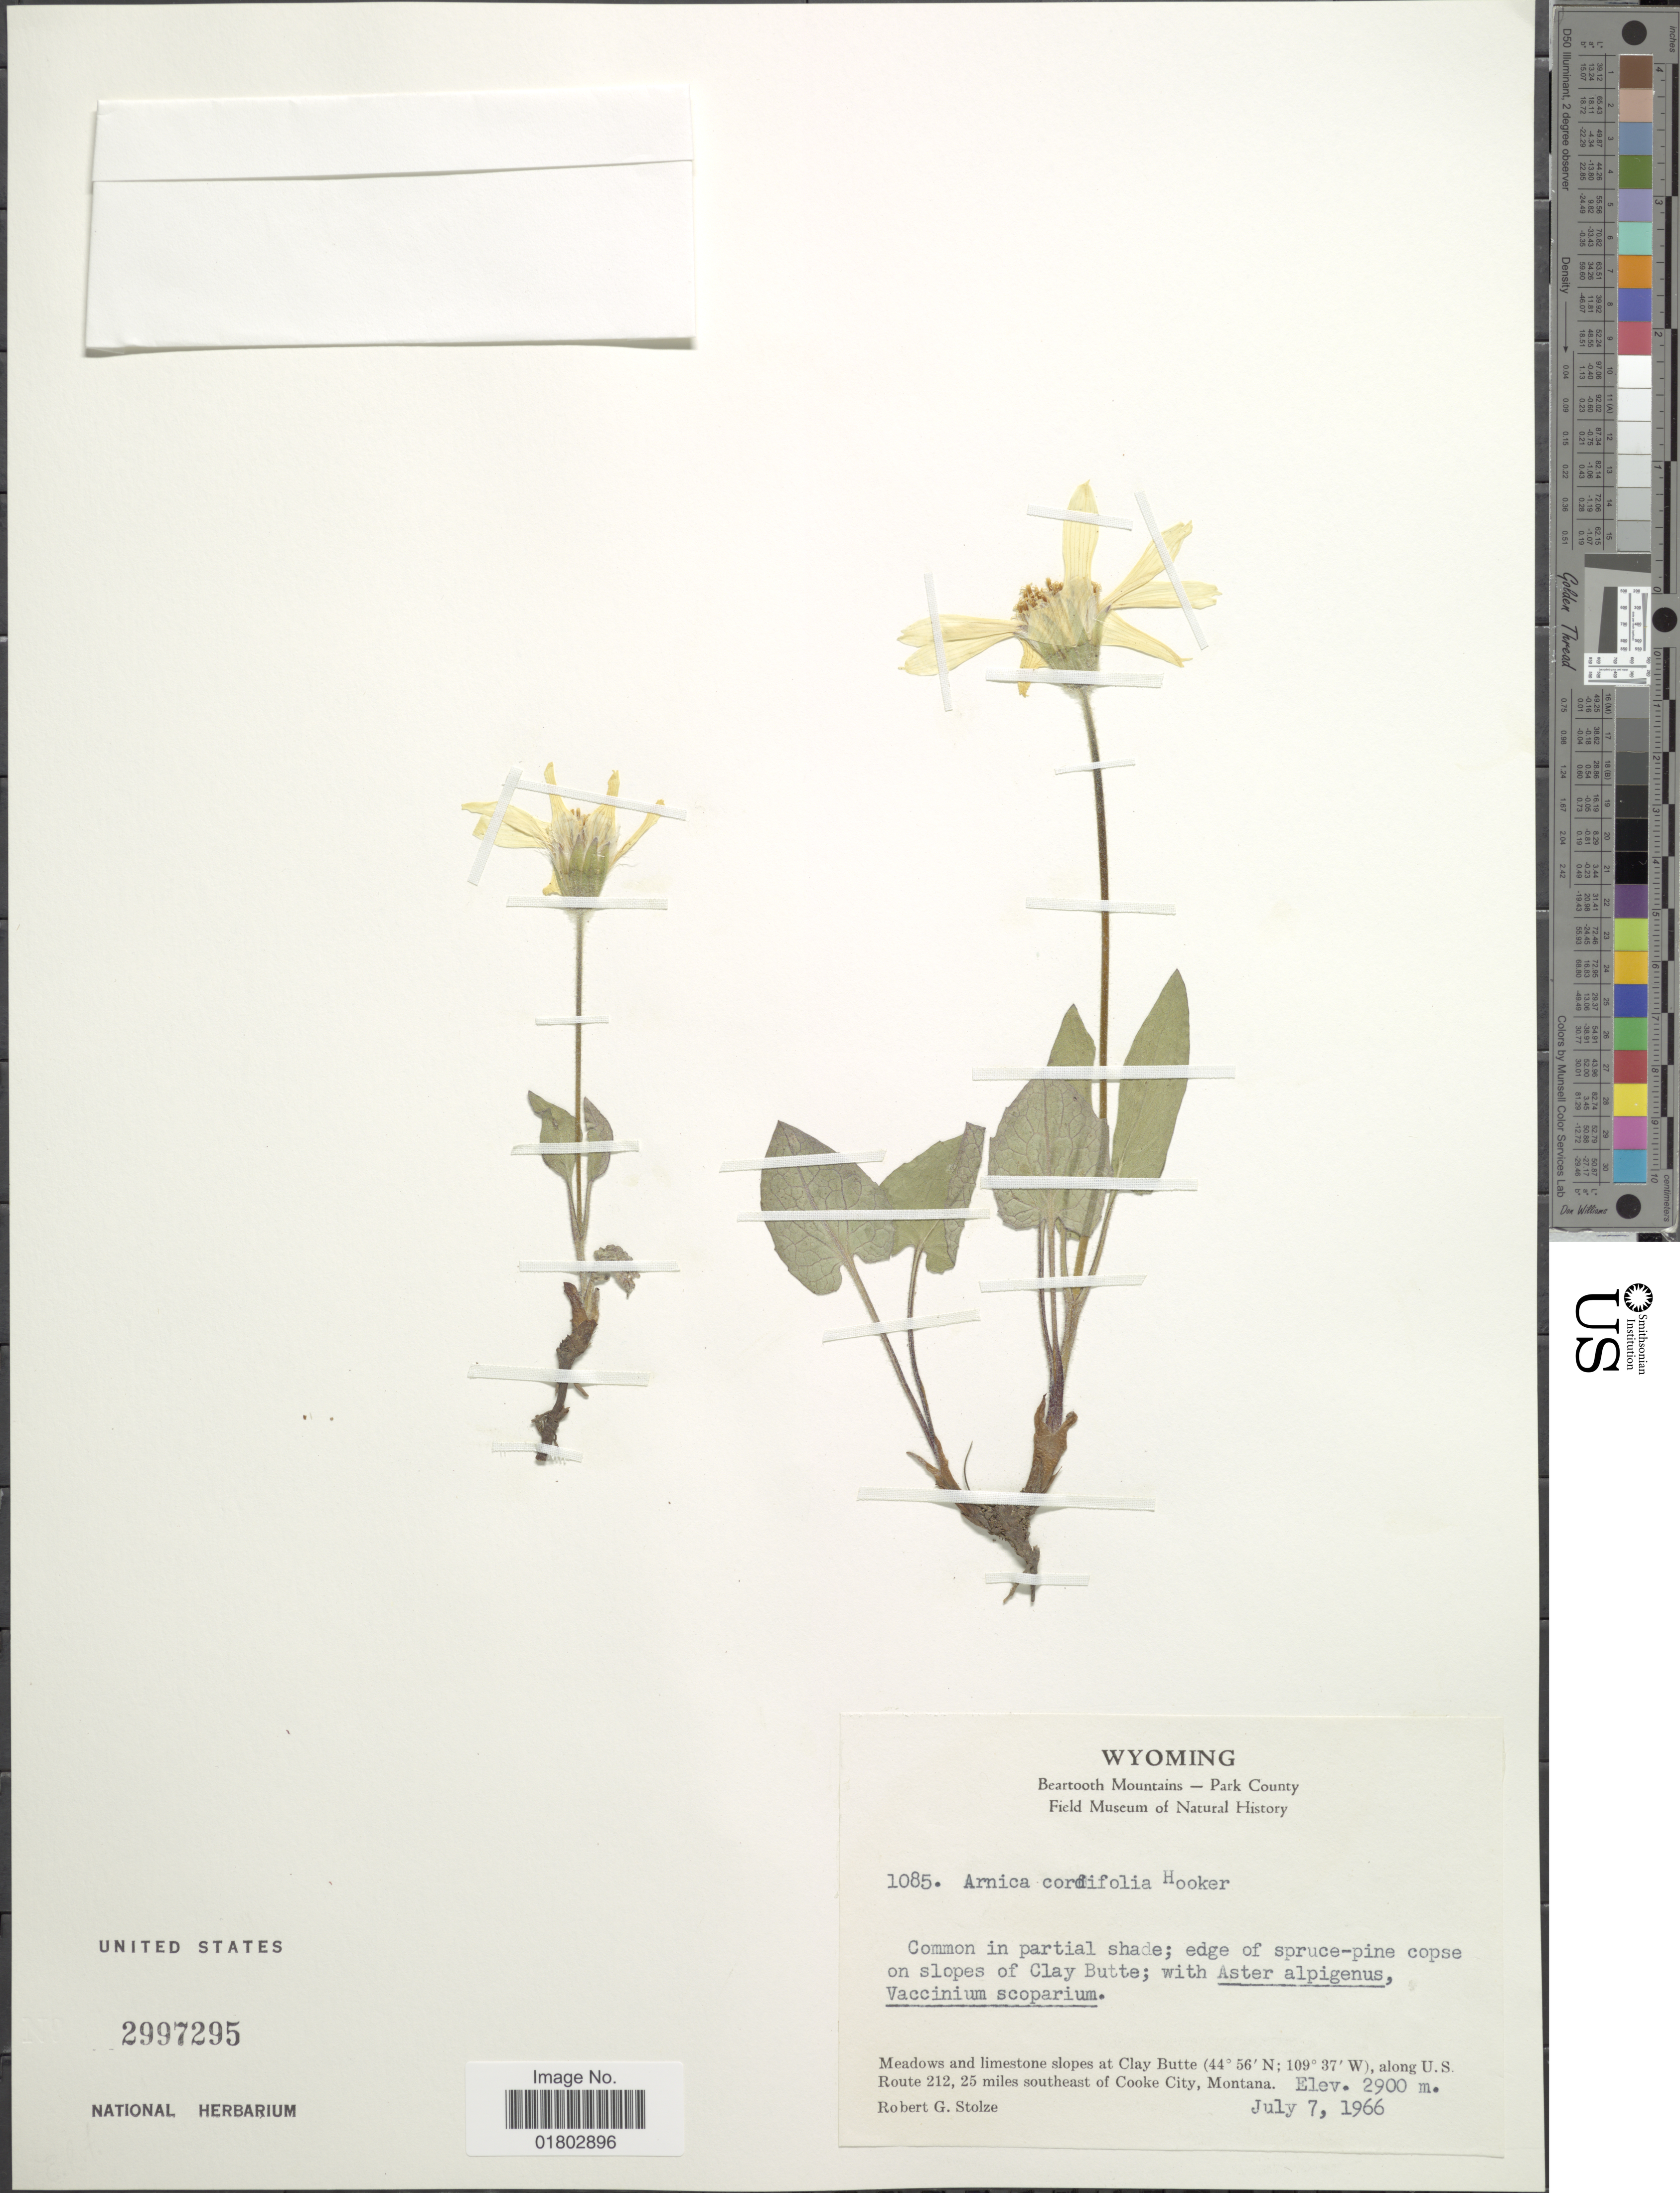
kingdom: Plantae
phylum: Tracheophyta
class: Magnoliopsida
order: Asterales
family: Asteraceae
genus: Arnica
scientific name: Arnica cordifolia subsp. genuina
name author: Maguire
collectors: R. G. Stolze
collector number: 1085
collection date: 1966-07-07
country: United States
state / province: Montana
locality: Meadows and limestone slopes at Clay Butte, along U.S. Route 212, 25 miles southeast of Cooke City, Wyoming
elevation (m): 2900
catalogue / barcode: US 2997295